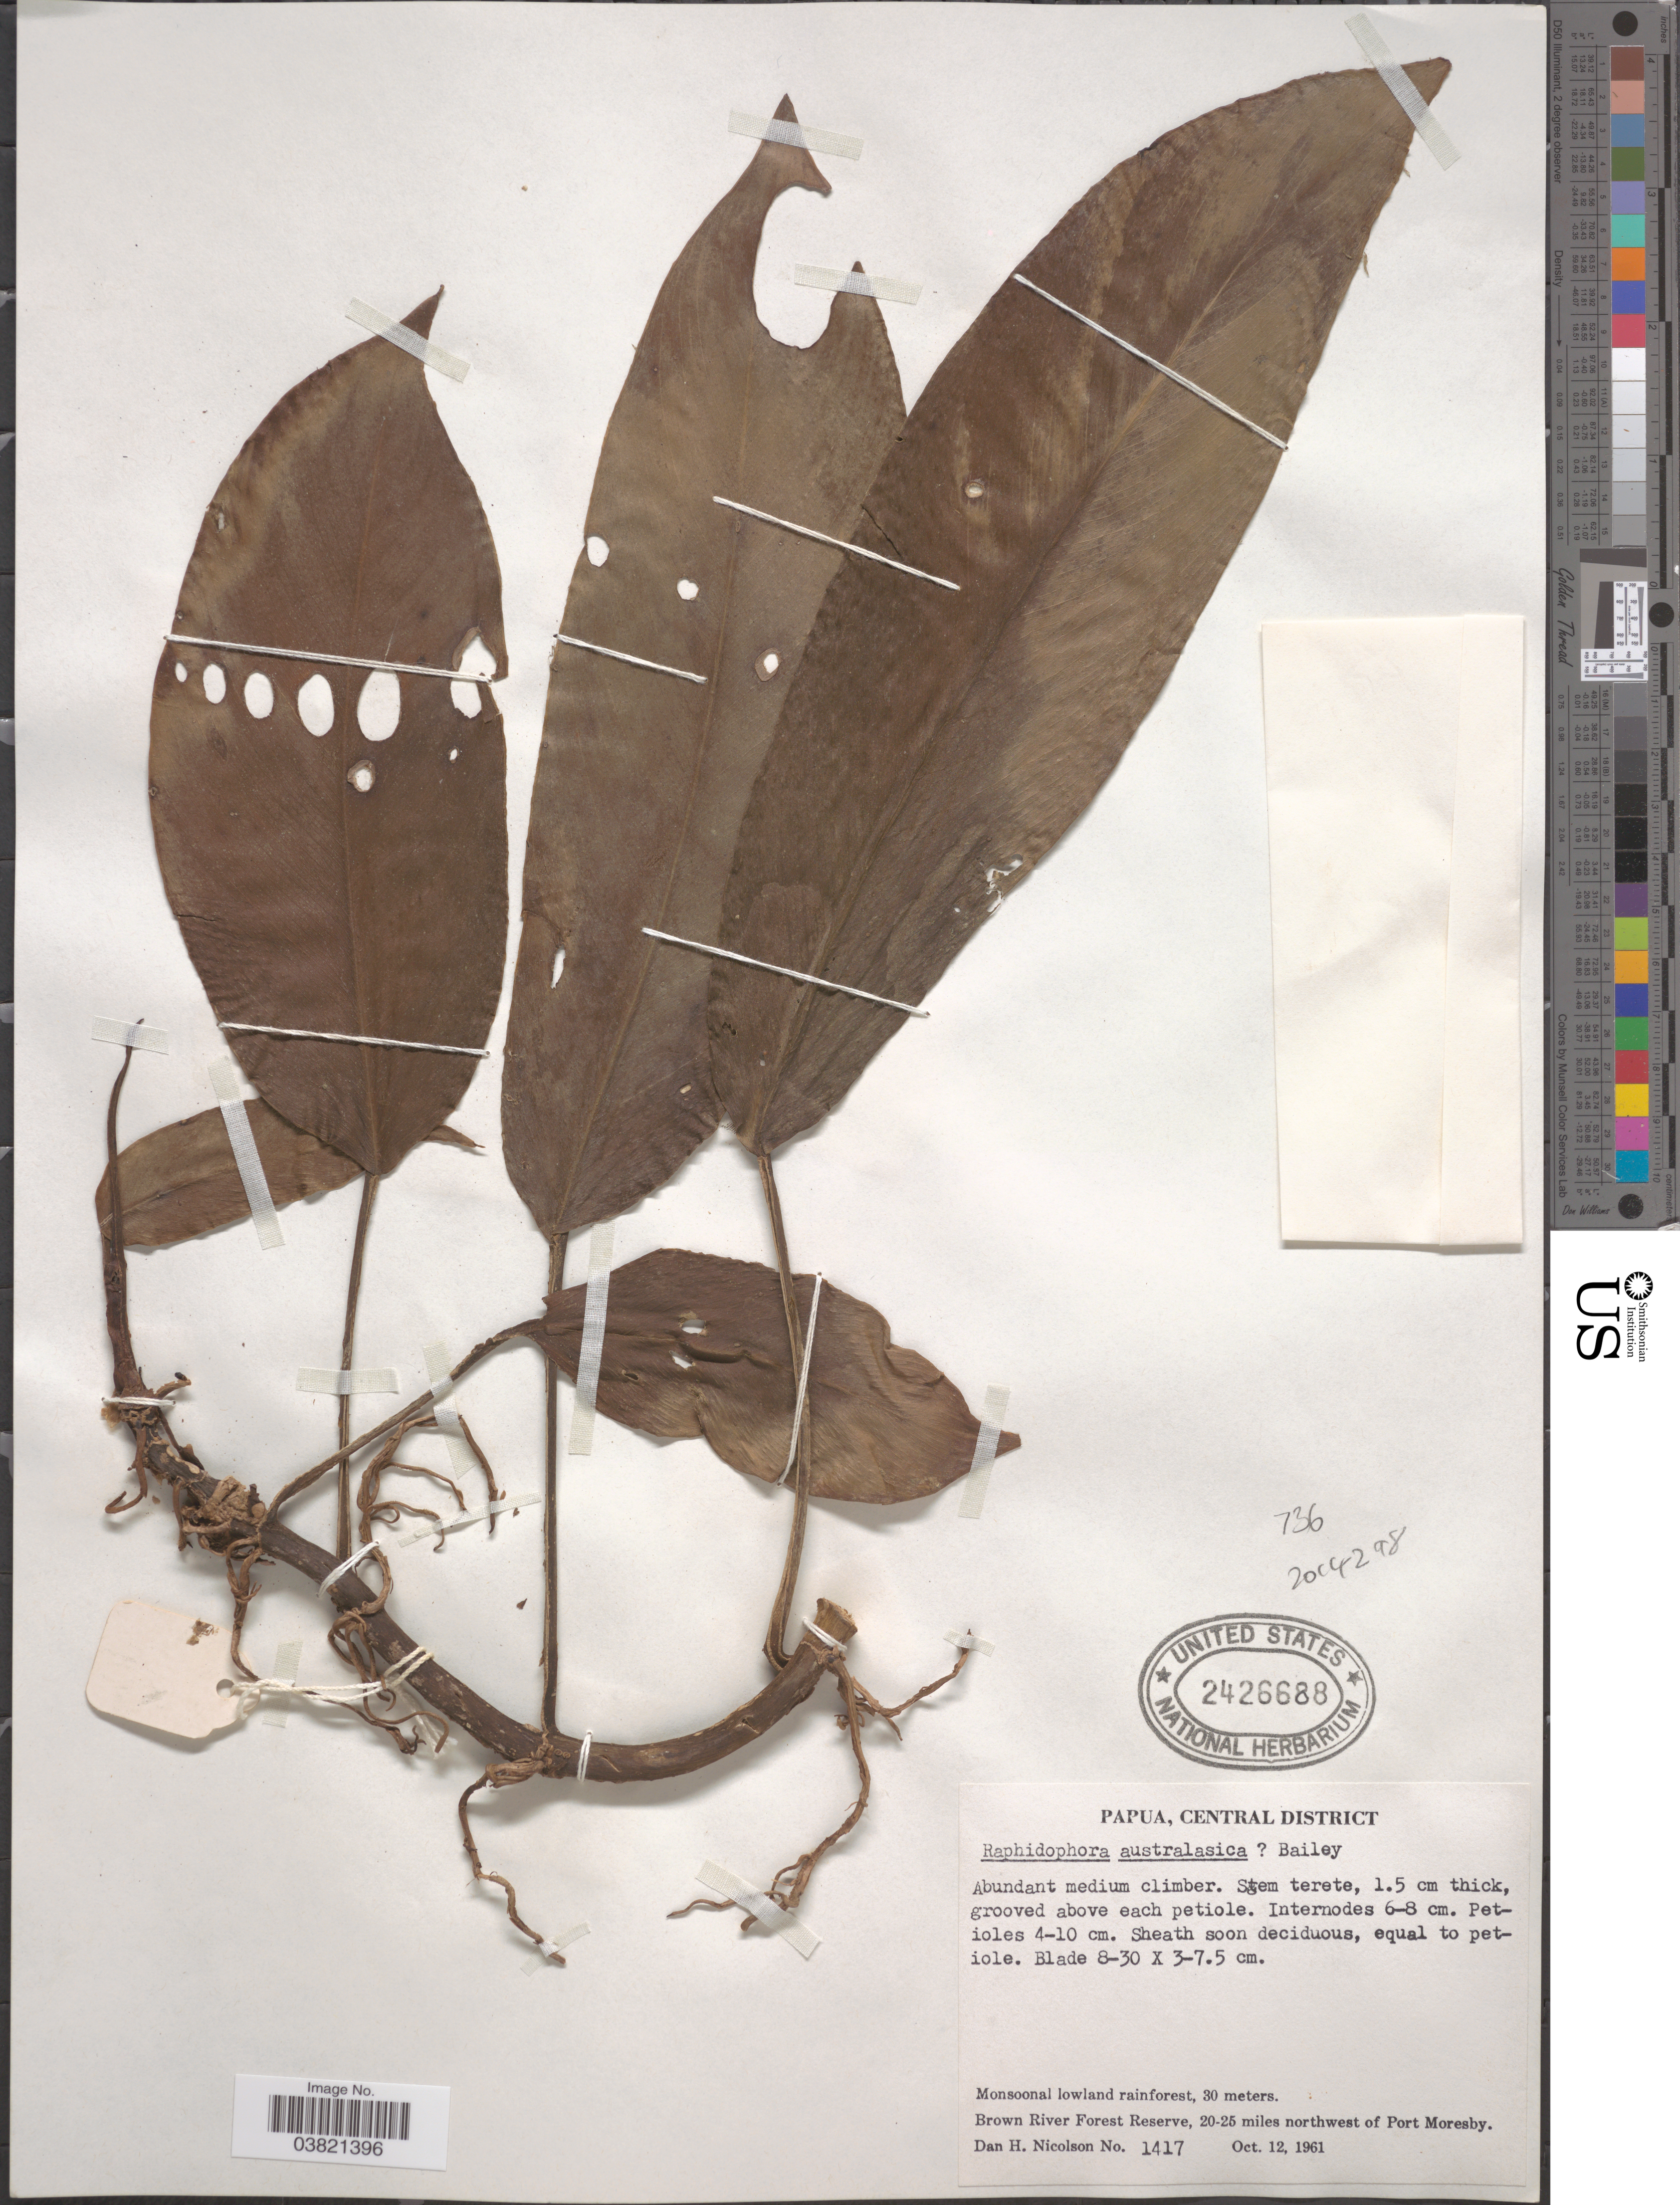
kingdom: Plantae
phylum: Tracheophyta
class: Liliopsida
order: Alismatales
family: Araceae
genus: Rhaphidophora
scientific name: Rhaphidophora australasica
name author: F.M. Bailey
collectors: D. H. Nicolson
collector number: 1417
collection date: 1961-10-12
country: Papua New Guinea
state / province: Central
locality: Papua, Central District. Brown River Forest Reserve, 20-25 miles northwest of Port Moresby.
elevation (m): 30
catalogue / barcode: US 2426688